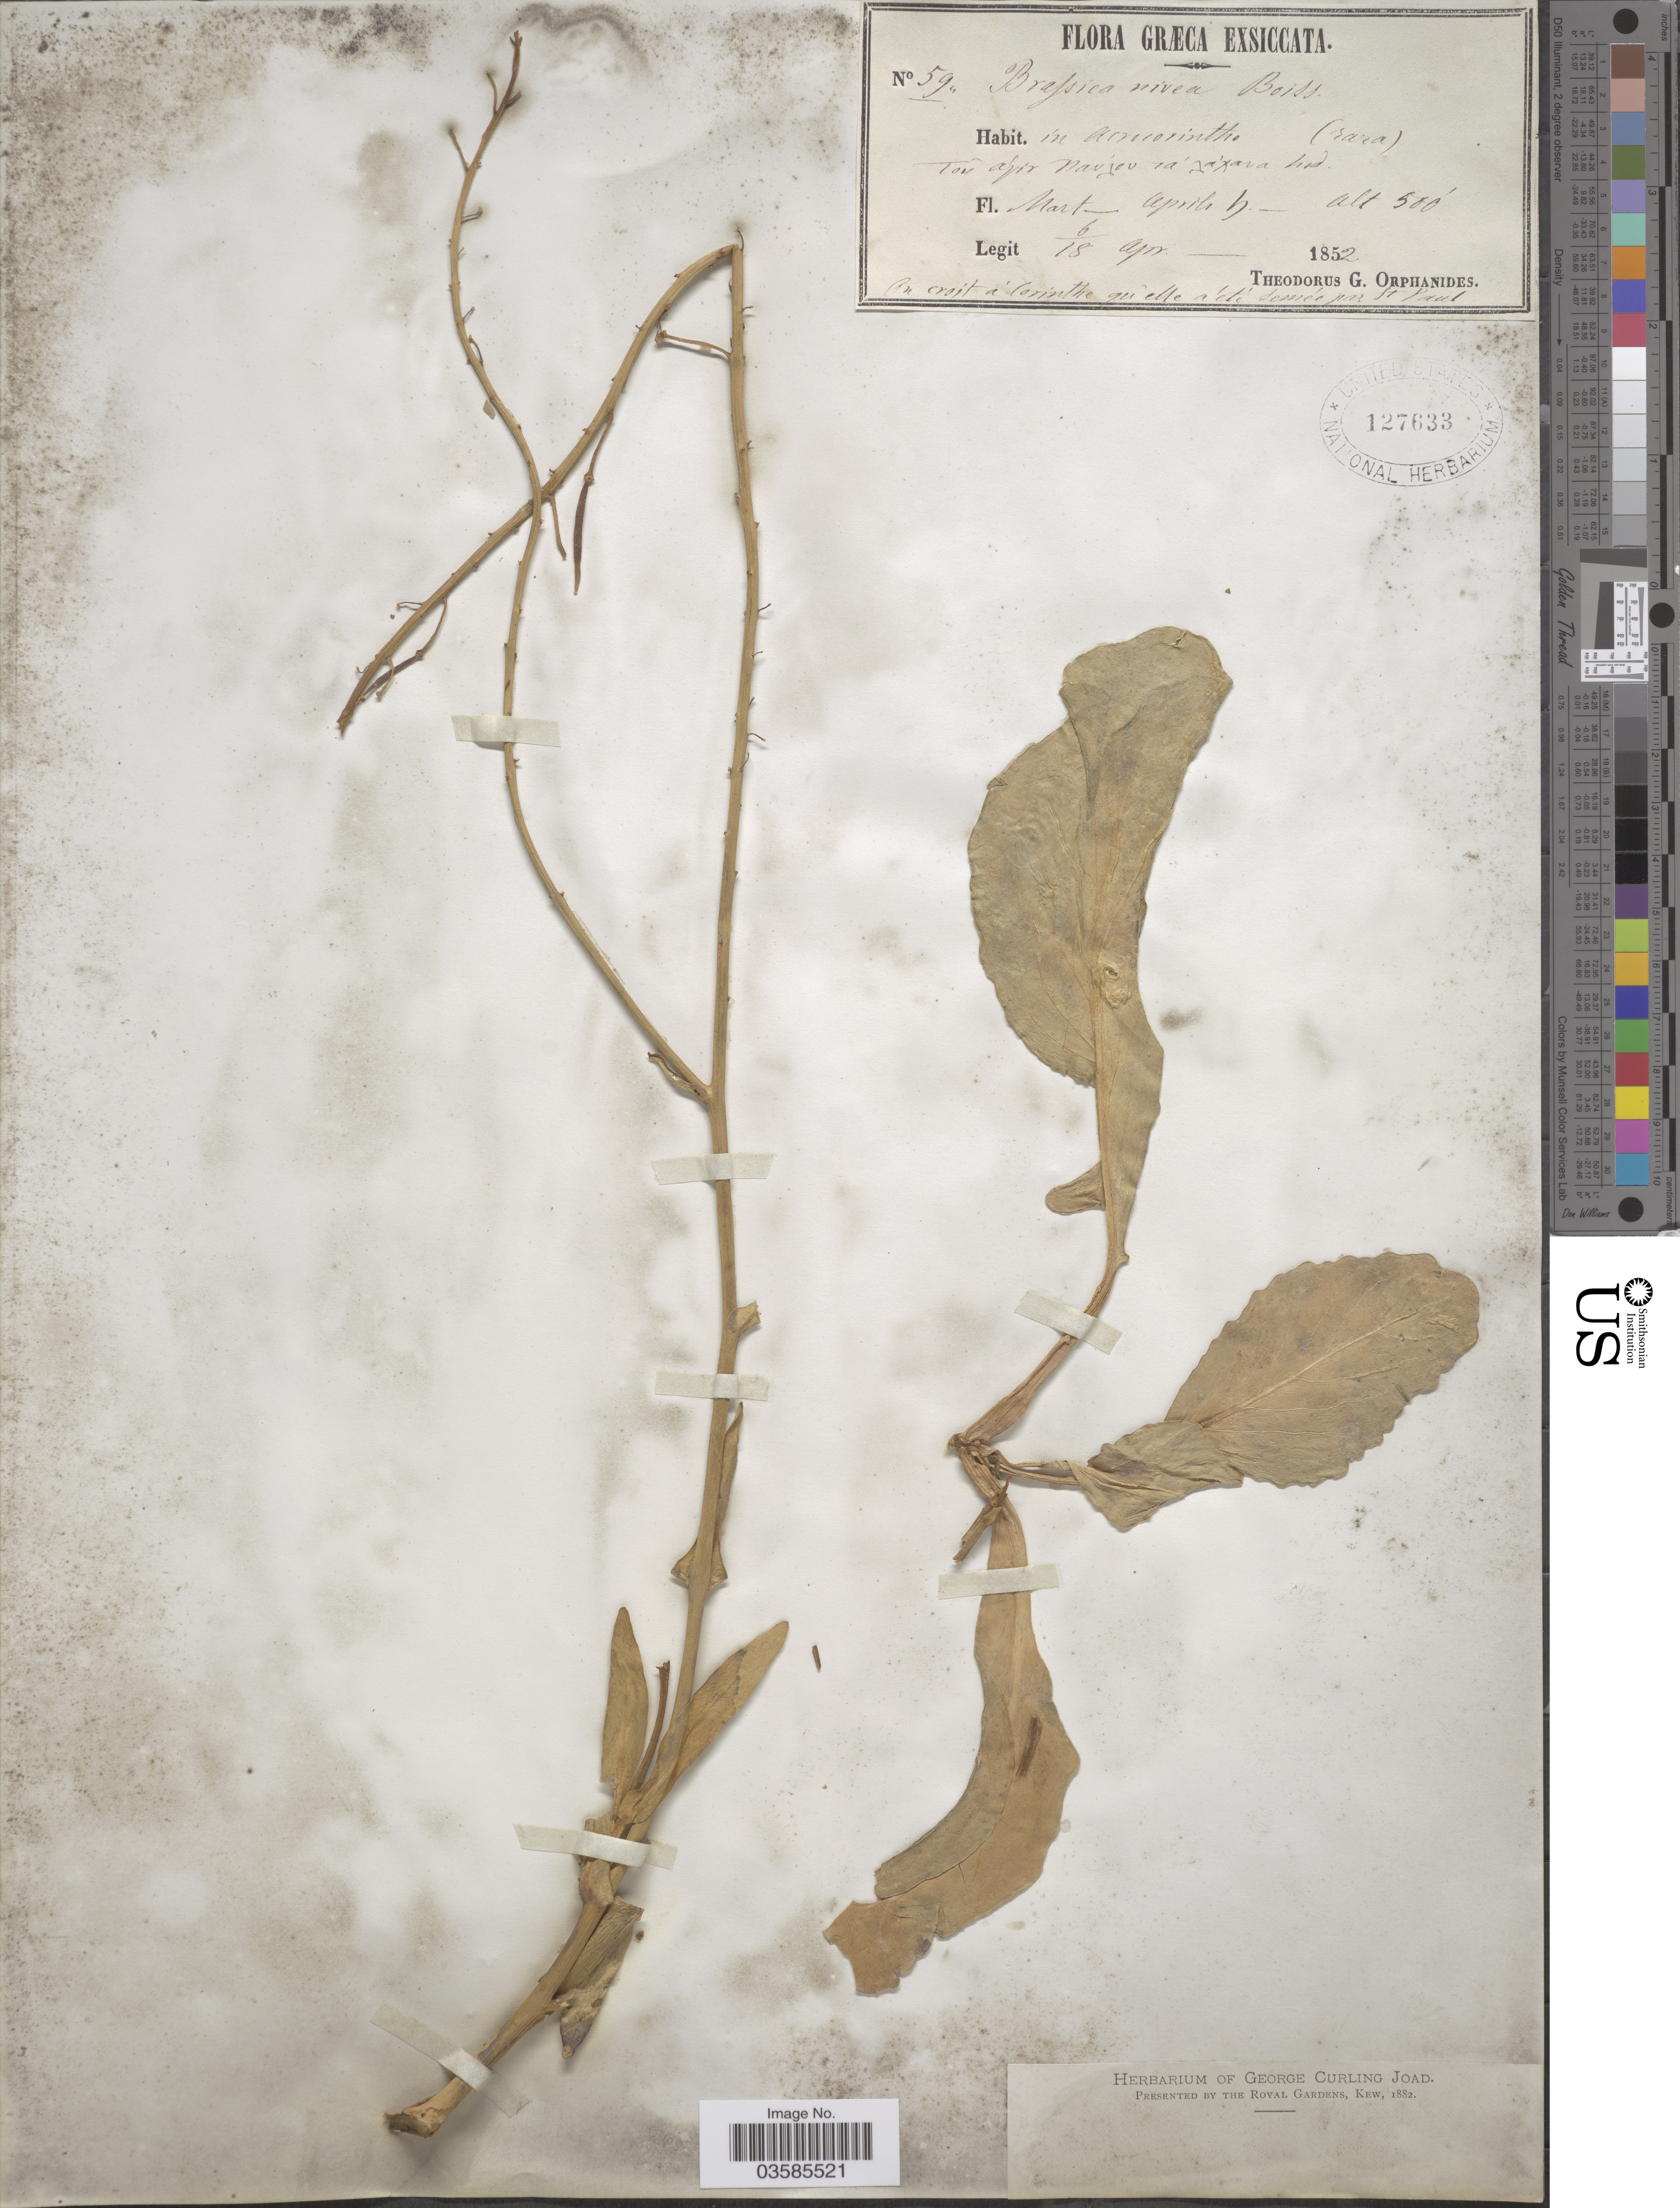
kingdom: Plantae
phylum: Tracheophyta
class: Magnoliopsida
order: Brassicales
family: Brassicaceae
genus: Brassica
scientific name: Brassica nivea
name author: Boiss. & Spruner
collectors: T. G. Orphanides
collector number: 59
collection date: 1852-04-06/1852-04-18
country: Greece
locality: In Acrocorintho (rara).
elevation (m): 152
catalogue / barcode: US 127633